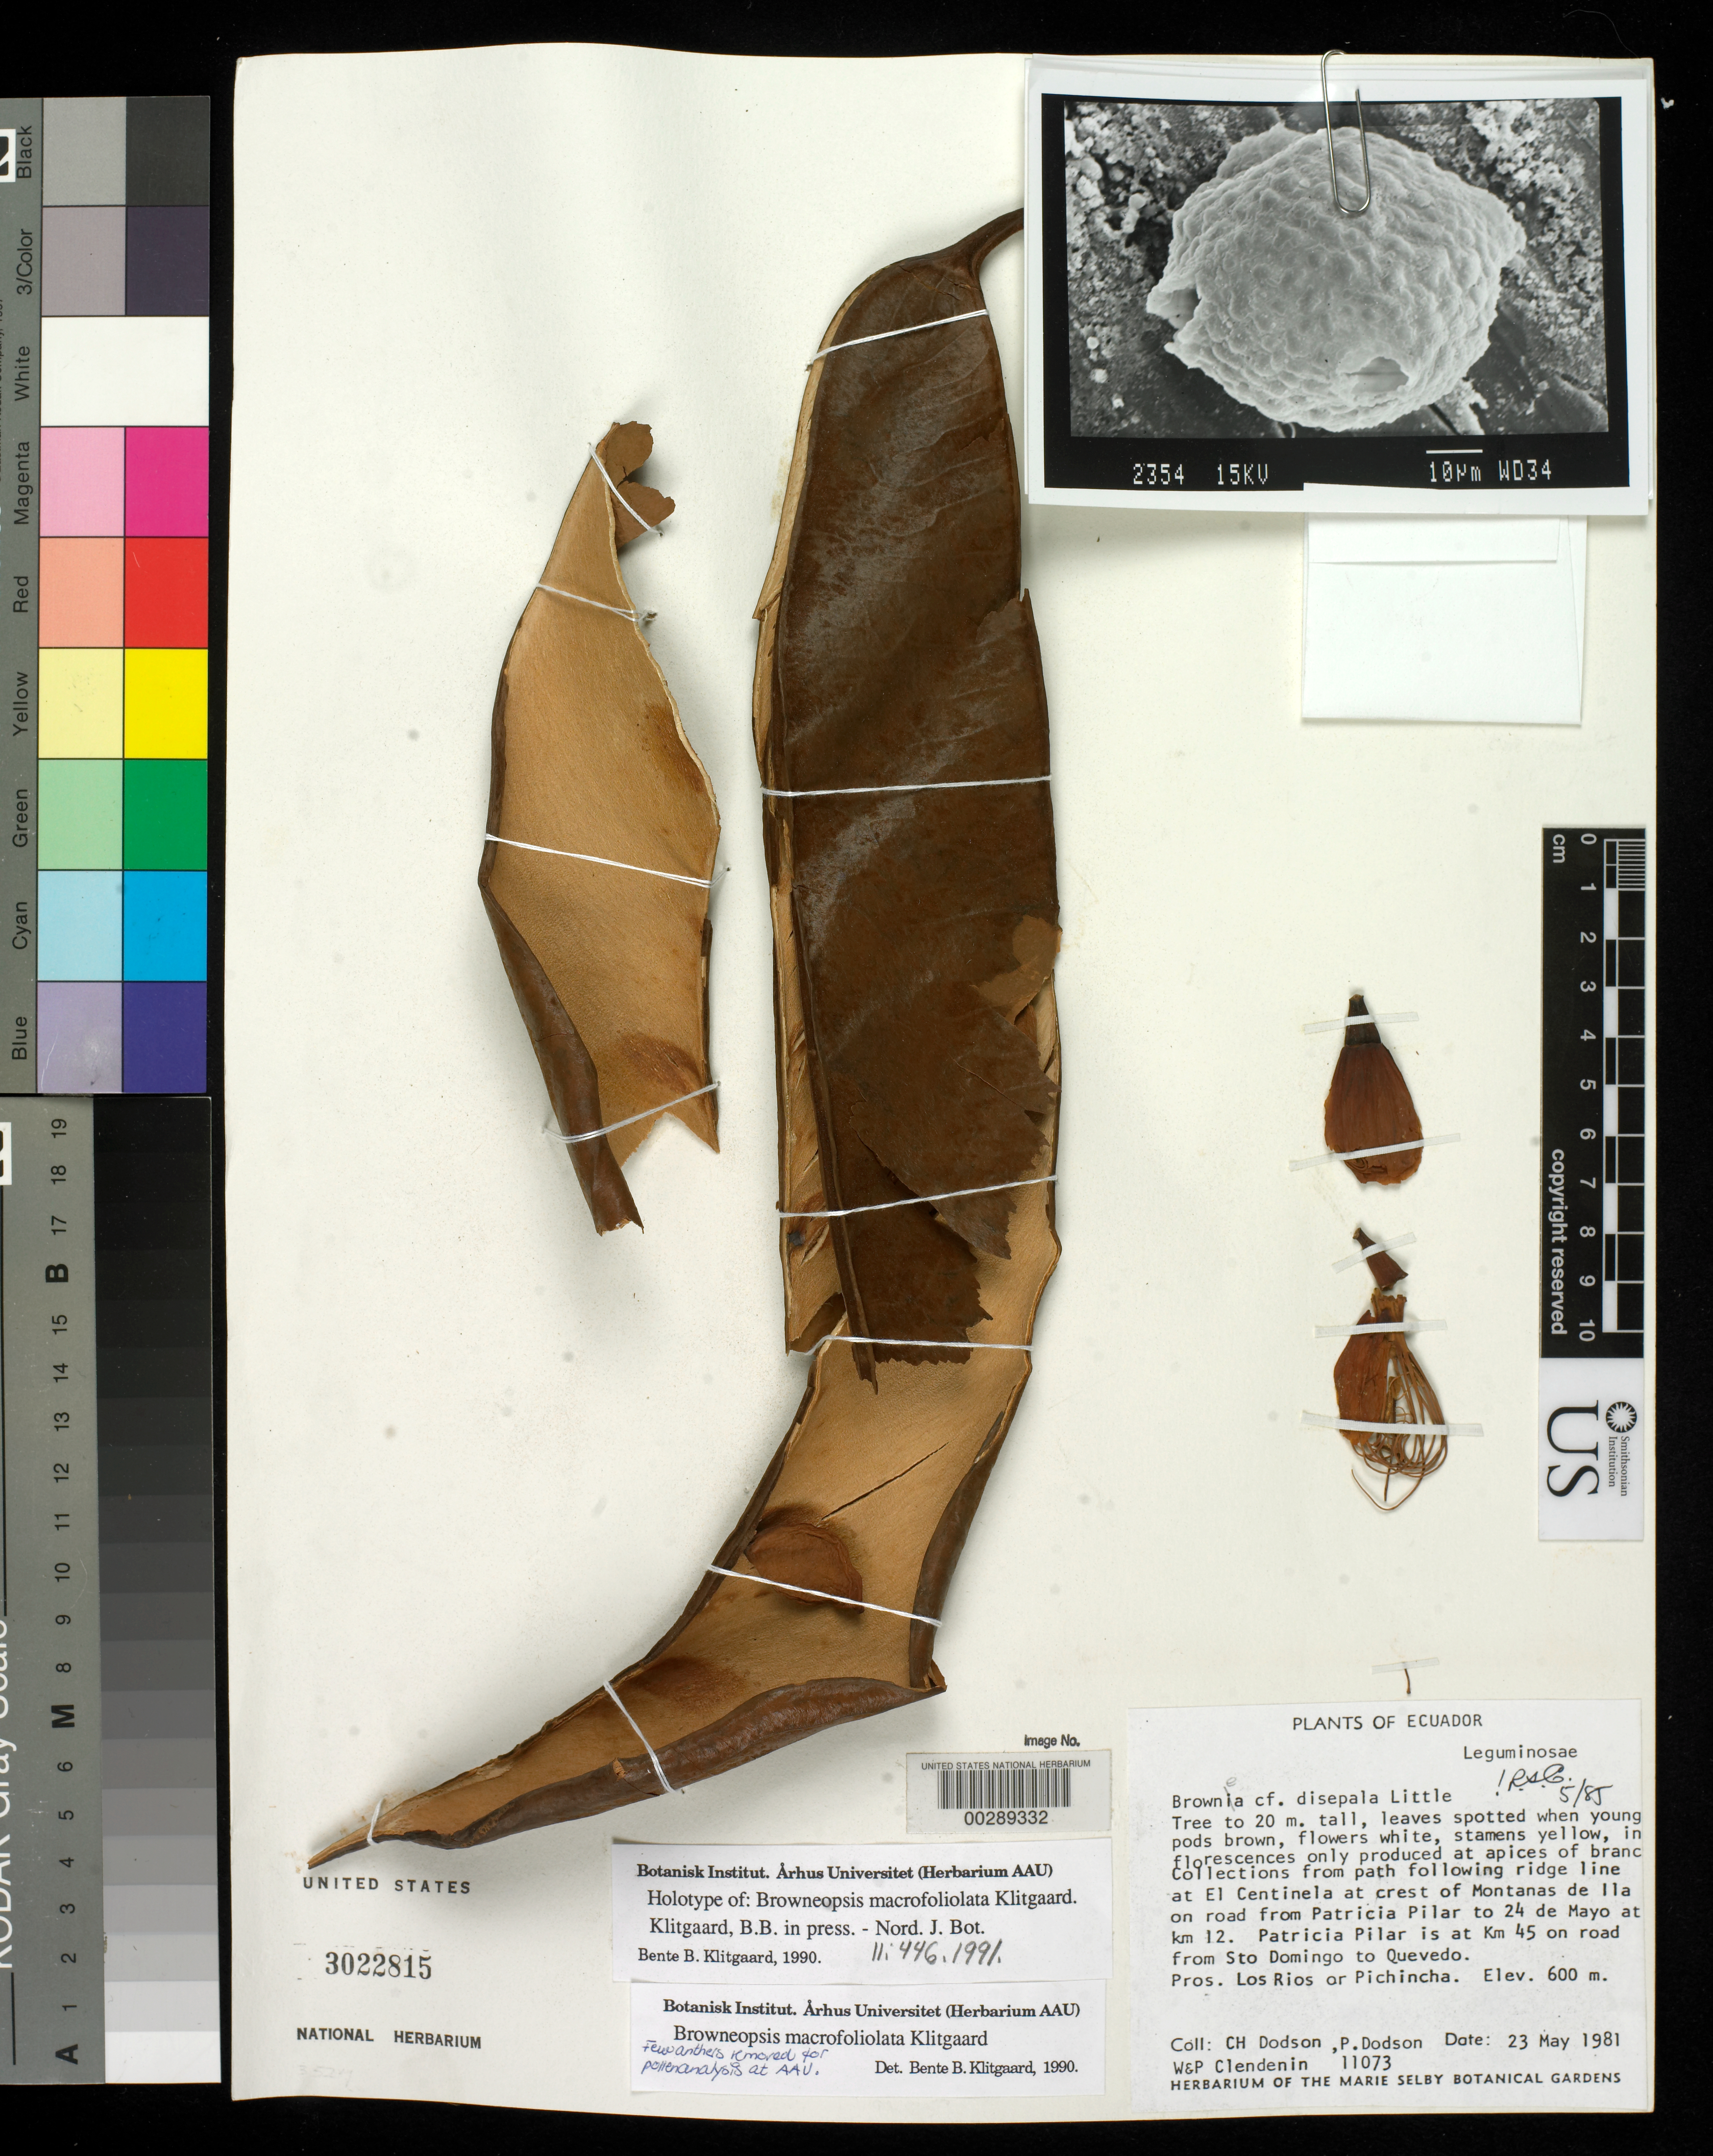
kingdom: Plantae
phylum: Tracheophyta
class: Magnoliopsida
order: Fabales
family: Fabaceae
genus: Browneopsis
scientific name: Browneopsis macrofoliolata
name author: Klitg.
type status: Holotype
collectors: C. H. Dodson, P. M. Dodson, W. Clendenin & P. Clendenin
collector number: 11073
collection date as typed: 23 May 1981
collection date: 1981-05-23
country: Ecuador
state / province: Pichincha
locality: El Centinela at crest of Montanas de Lla on road from Patricia Pilar (km 45 on road from Sto Domingo to Quevedo) to 24 de Mayo.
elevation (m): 600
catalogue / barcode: US 3022815